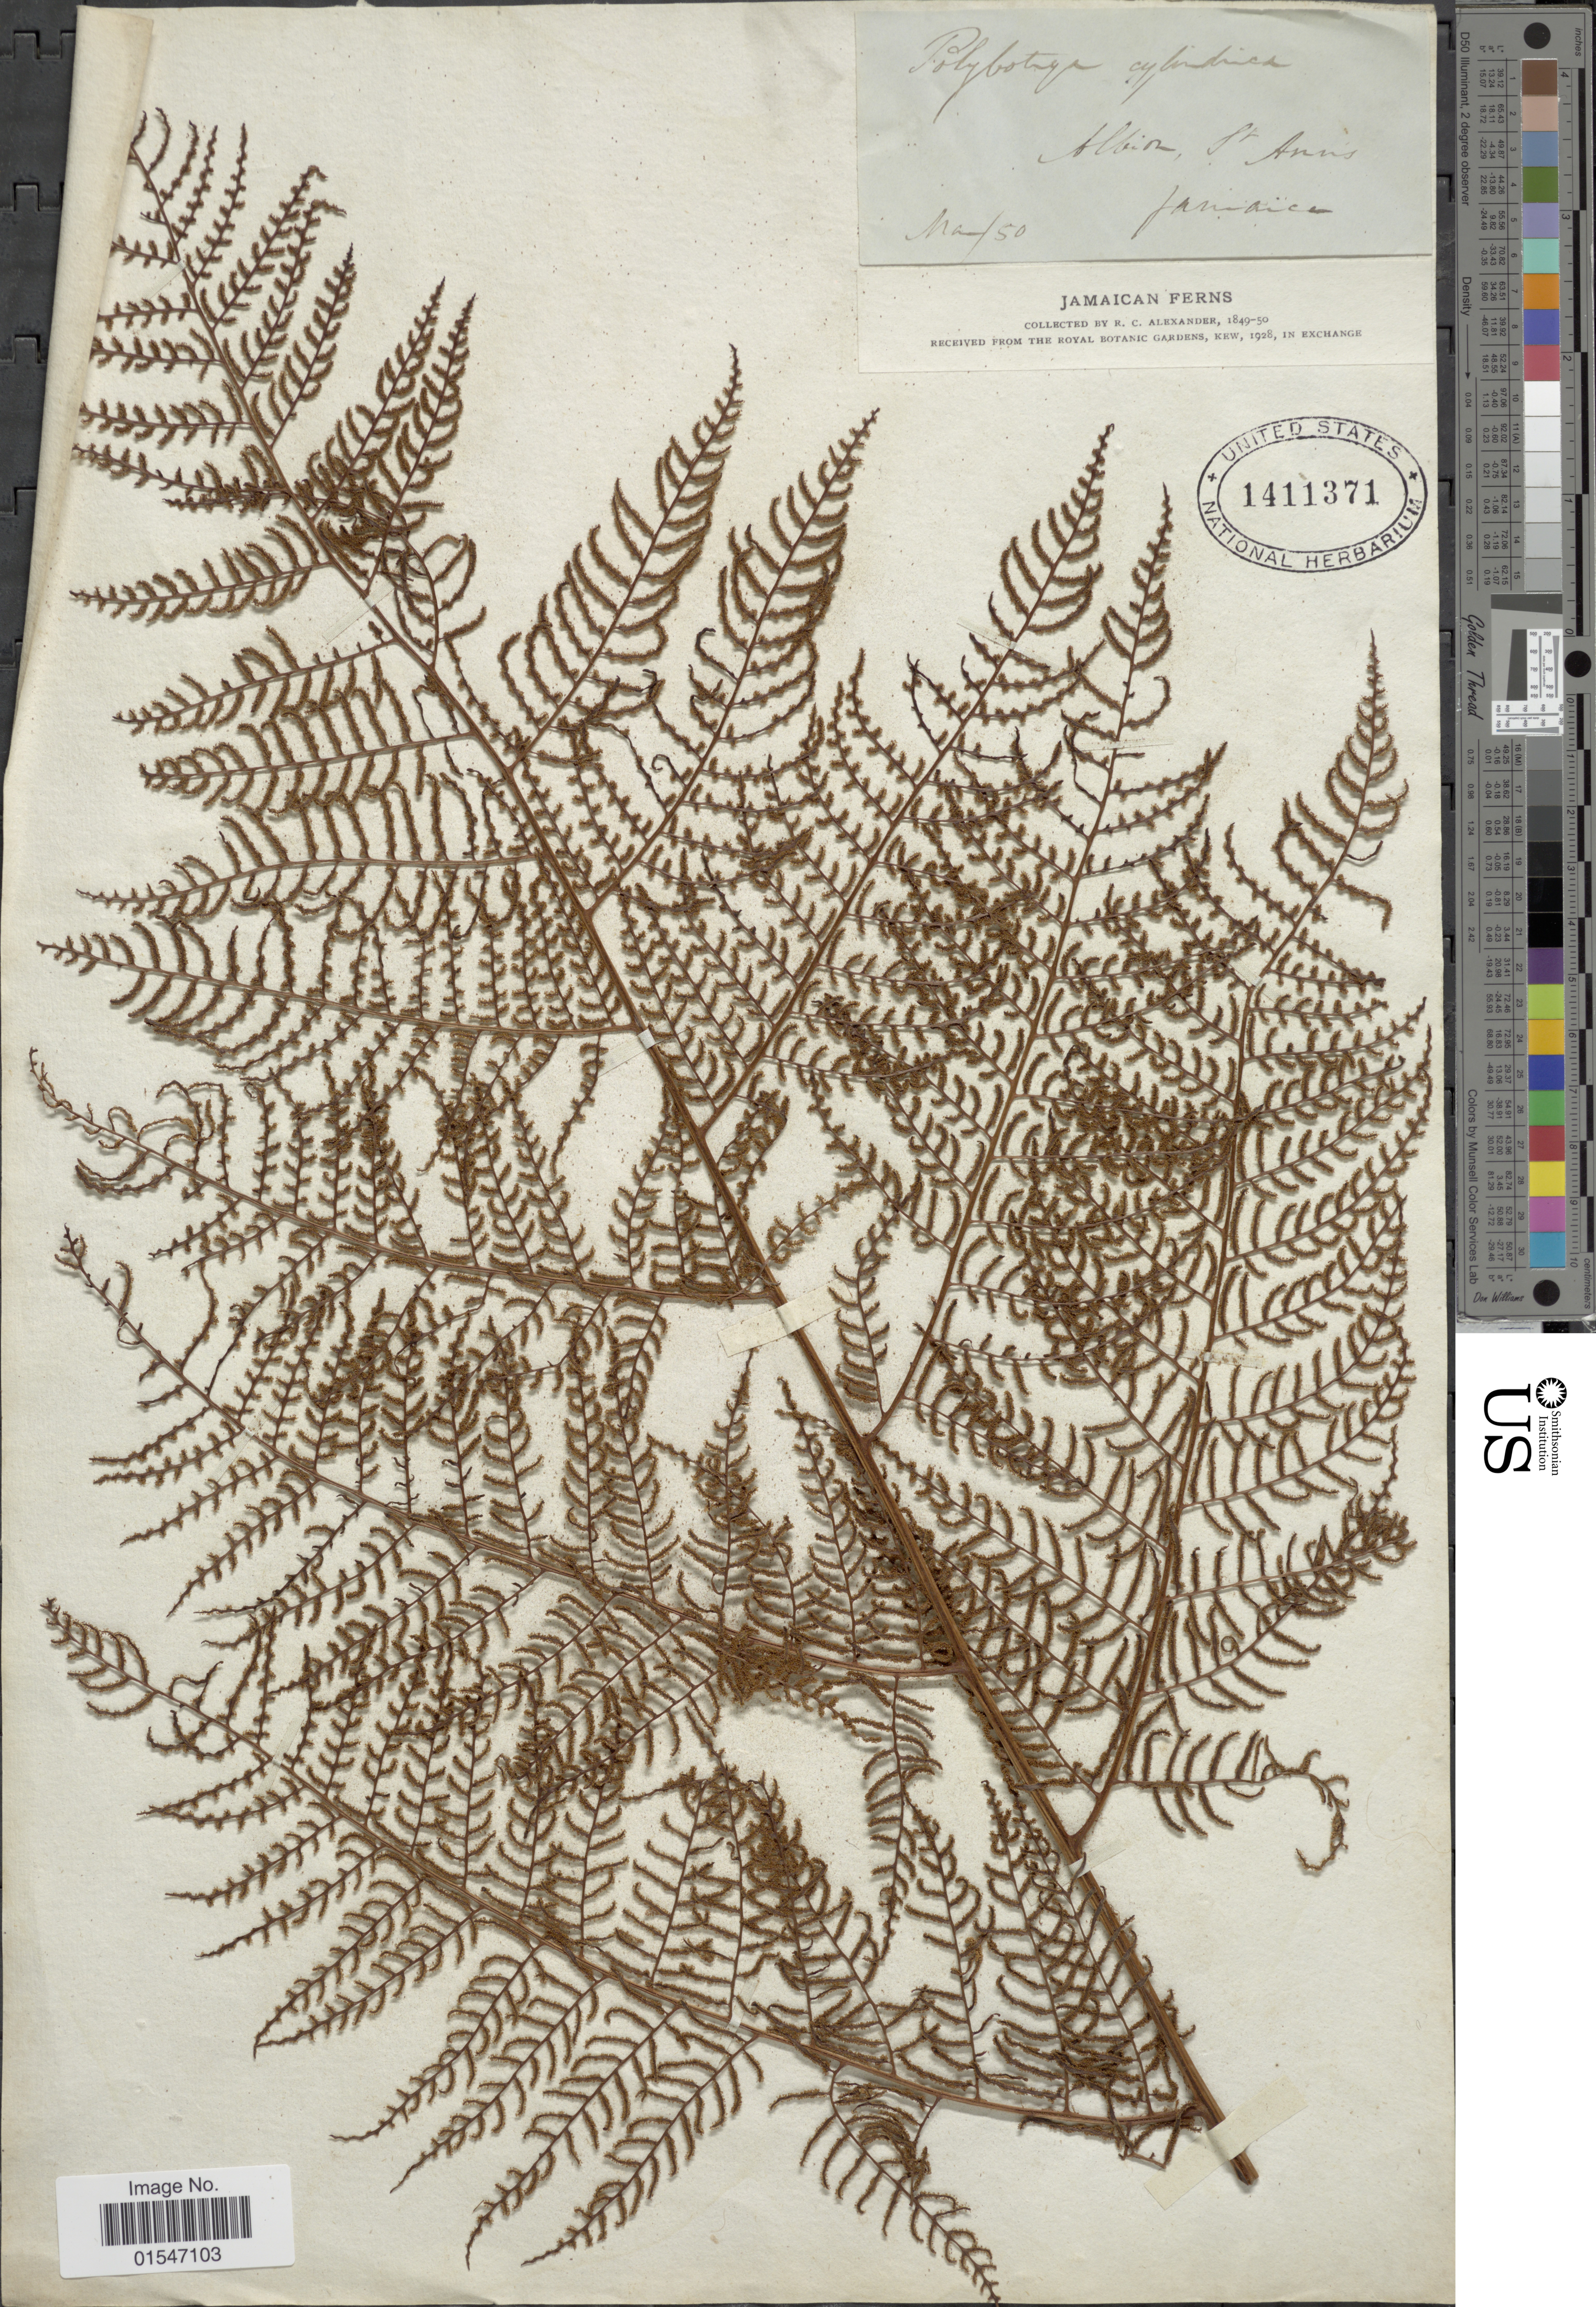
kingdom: Plantae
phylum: Tracheophyta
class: Polypodiopsida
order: Polypodiales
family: Dryopteridaceae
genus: Polybotrya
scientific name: Polybotrya osmundacea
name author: Humb. & Bonpl. ex Willd.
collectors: R. C. Alexander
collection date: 1850-05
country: Jamaica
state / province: Saint Ann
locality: Albion, St. Ann's, Jamaica.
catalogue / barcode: US 1411371